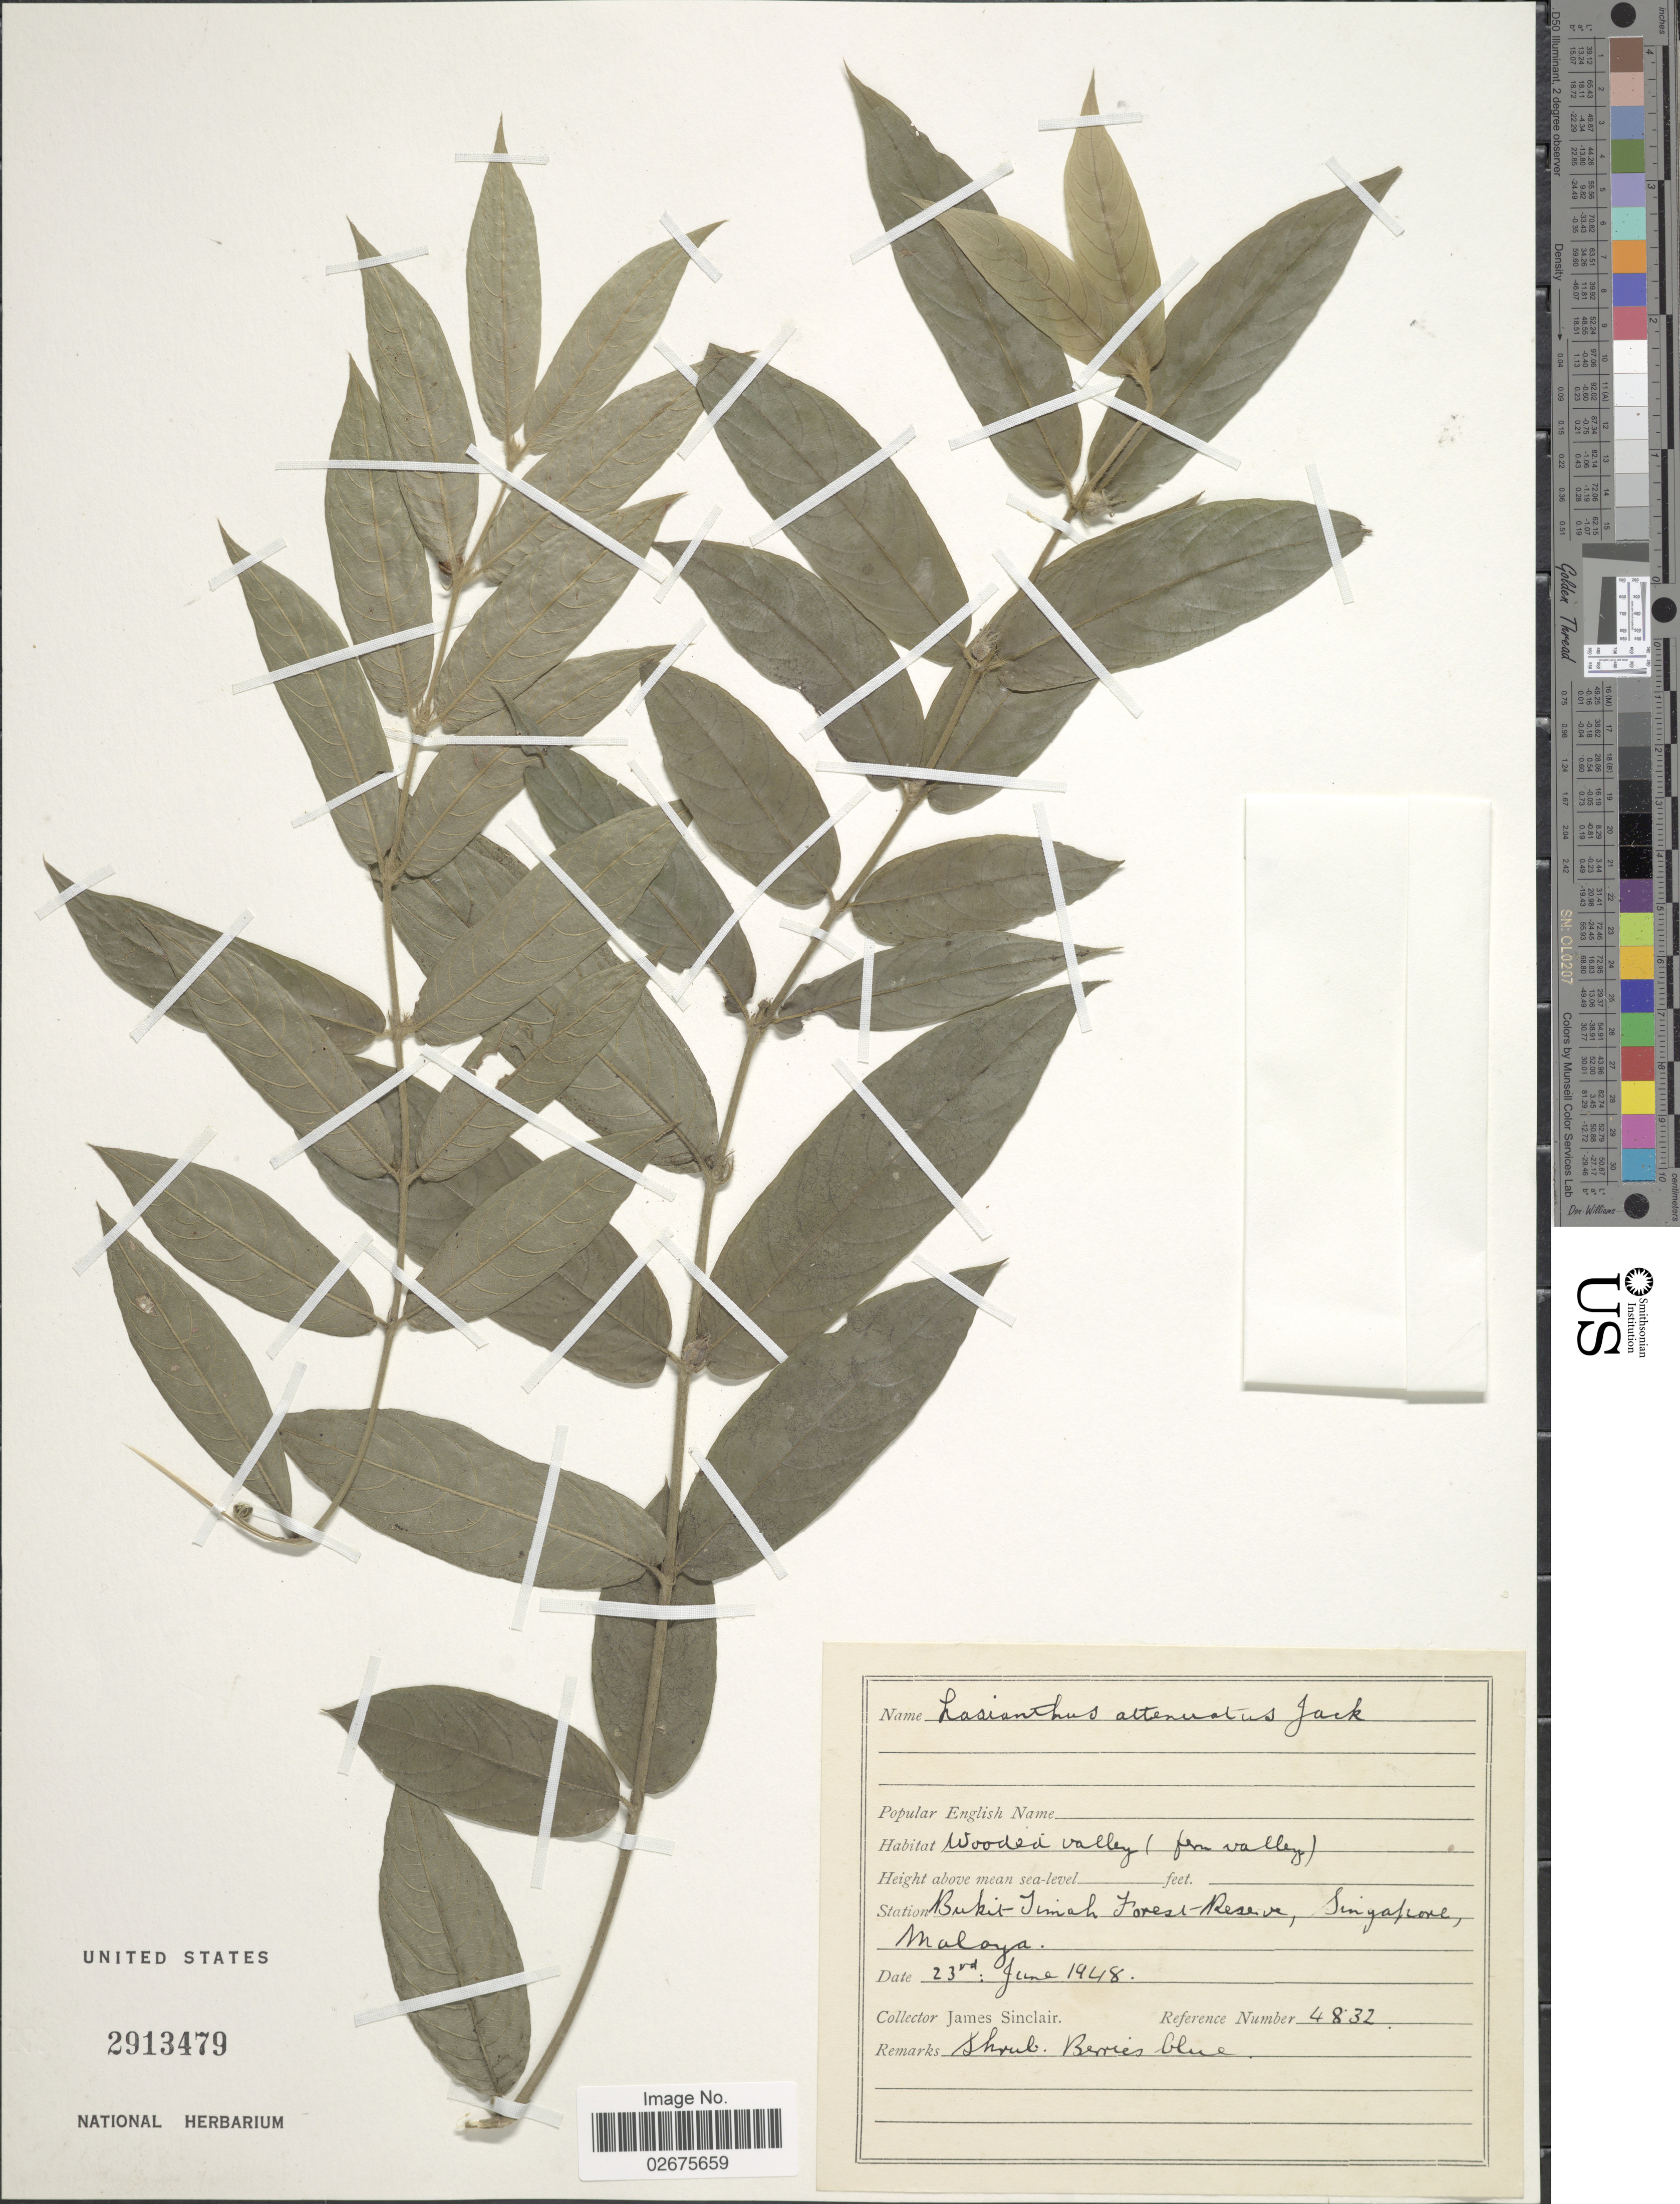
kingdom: Plantae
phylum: Tracheophyta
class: Magnoliopsida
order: Gentianales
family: Rubiaceae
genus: Lasianthus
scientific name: Lasianthus attenuatus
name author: Jack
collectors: J. Sinclair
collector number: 4832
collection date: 1948-06-23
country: Singapore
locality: Bukit Timah Forest Reserve, Singapore, Malaya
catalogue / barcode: US 2913479